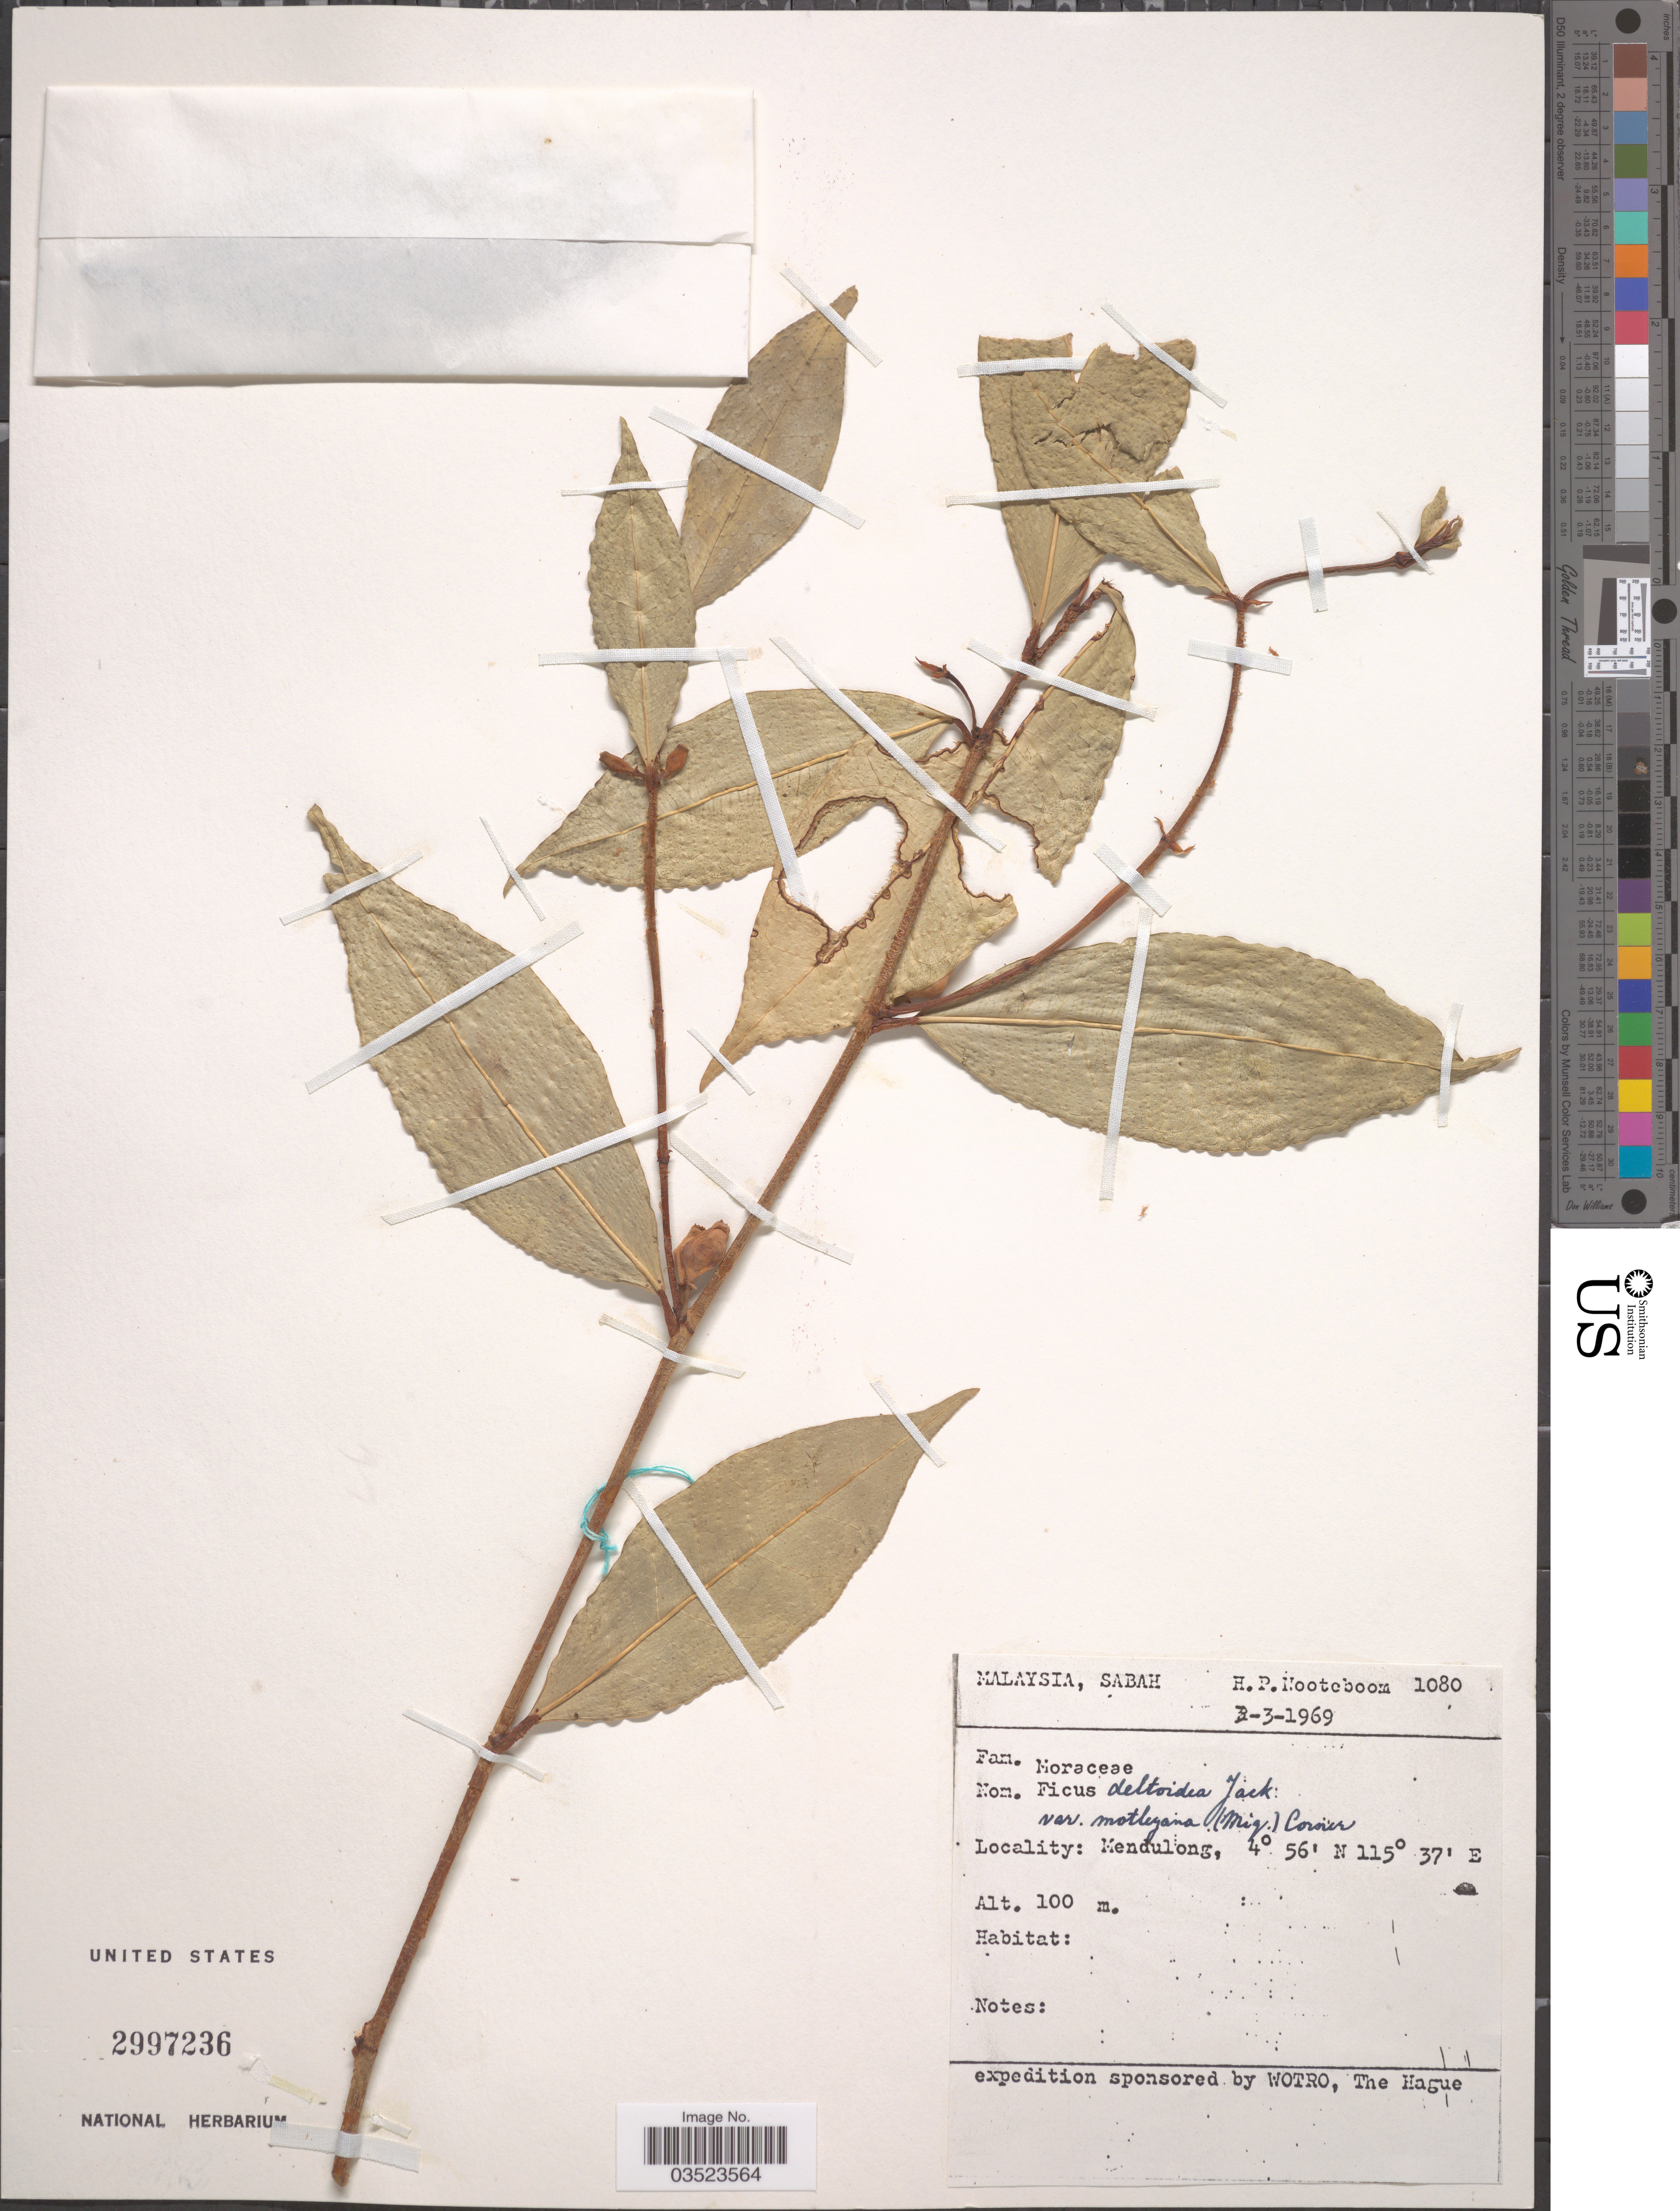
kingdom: Plantae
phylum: Tracheophyta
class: Magnoliopsida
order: Rosales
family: Moraceae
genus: Ficus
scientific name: Ficus deltoidea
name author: Jack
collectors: H. P. Nooteboom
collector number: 1080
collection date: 1969-03-03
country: Malaysia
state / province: Sabah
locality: Mendulong.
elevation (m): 100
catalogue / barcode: US 2997236